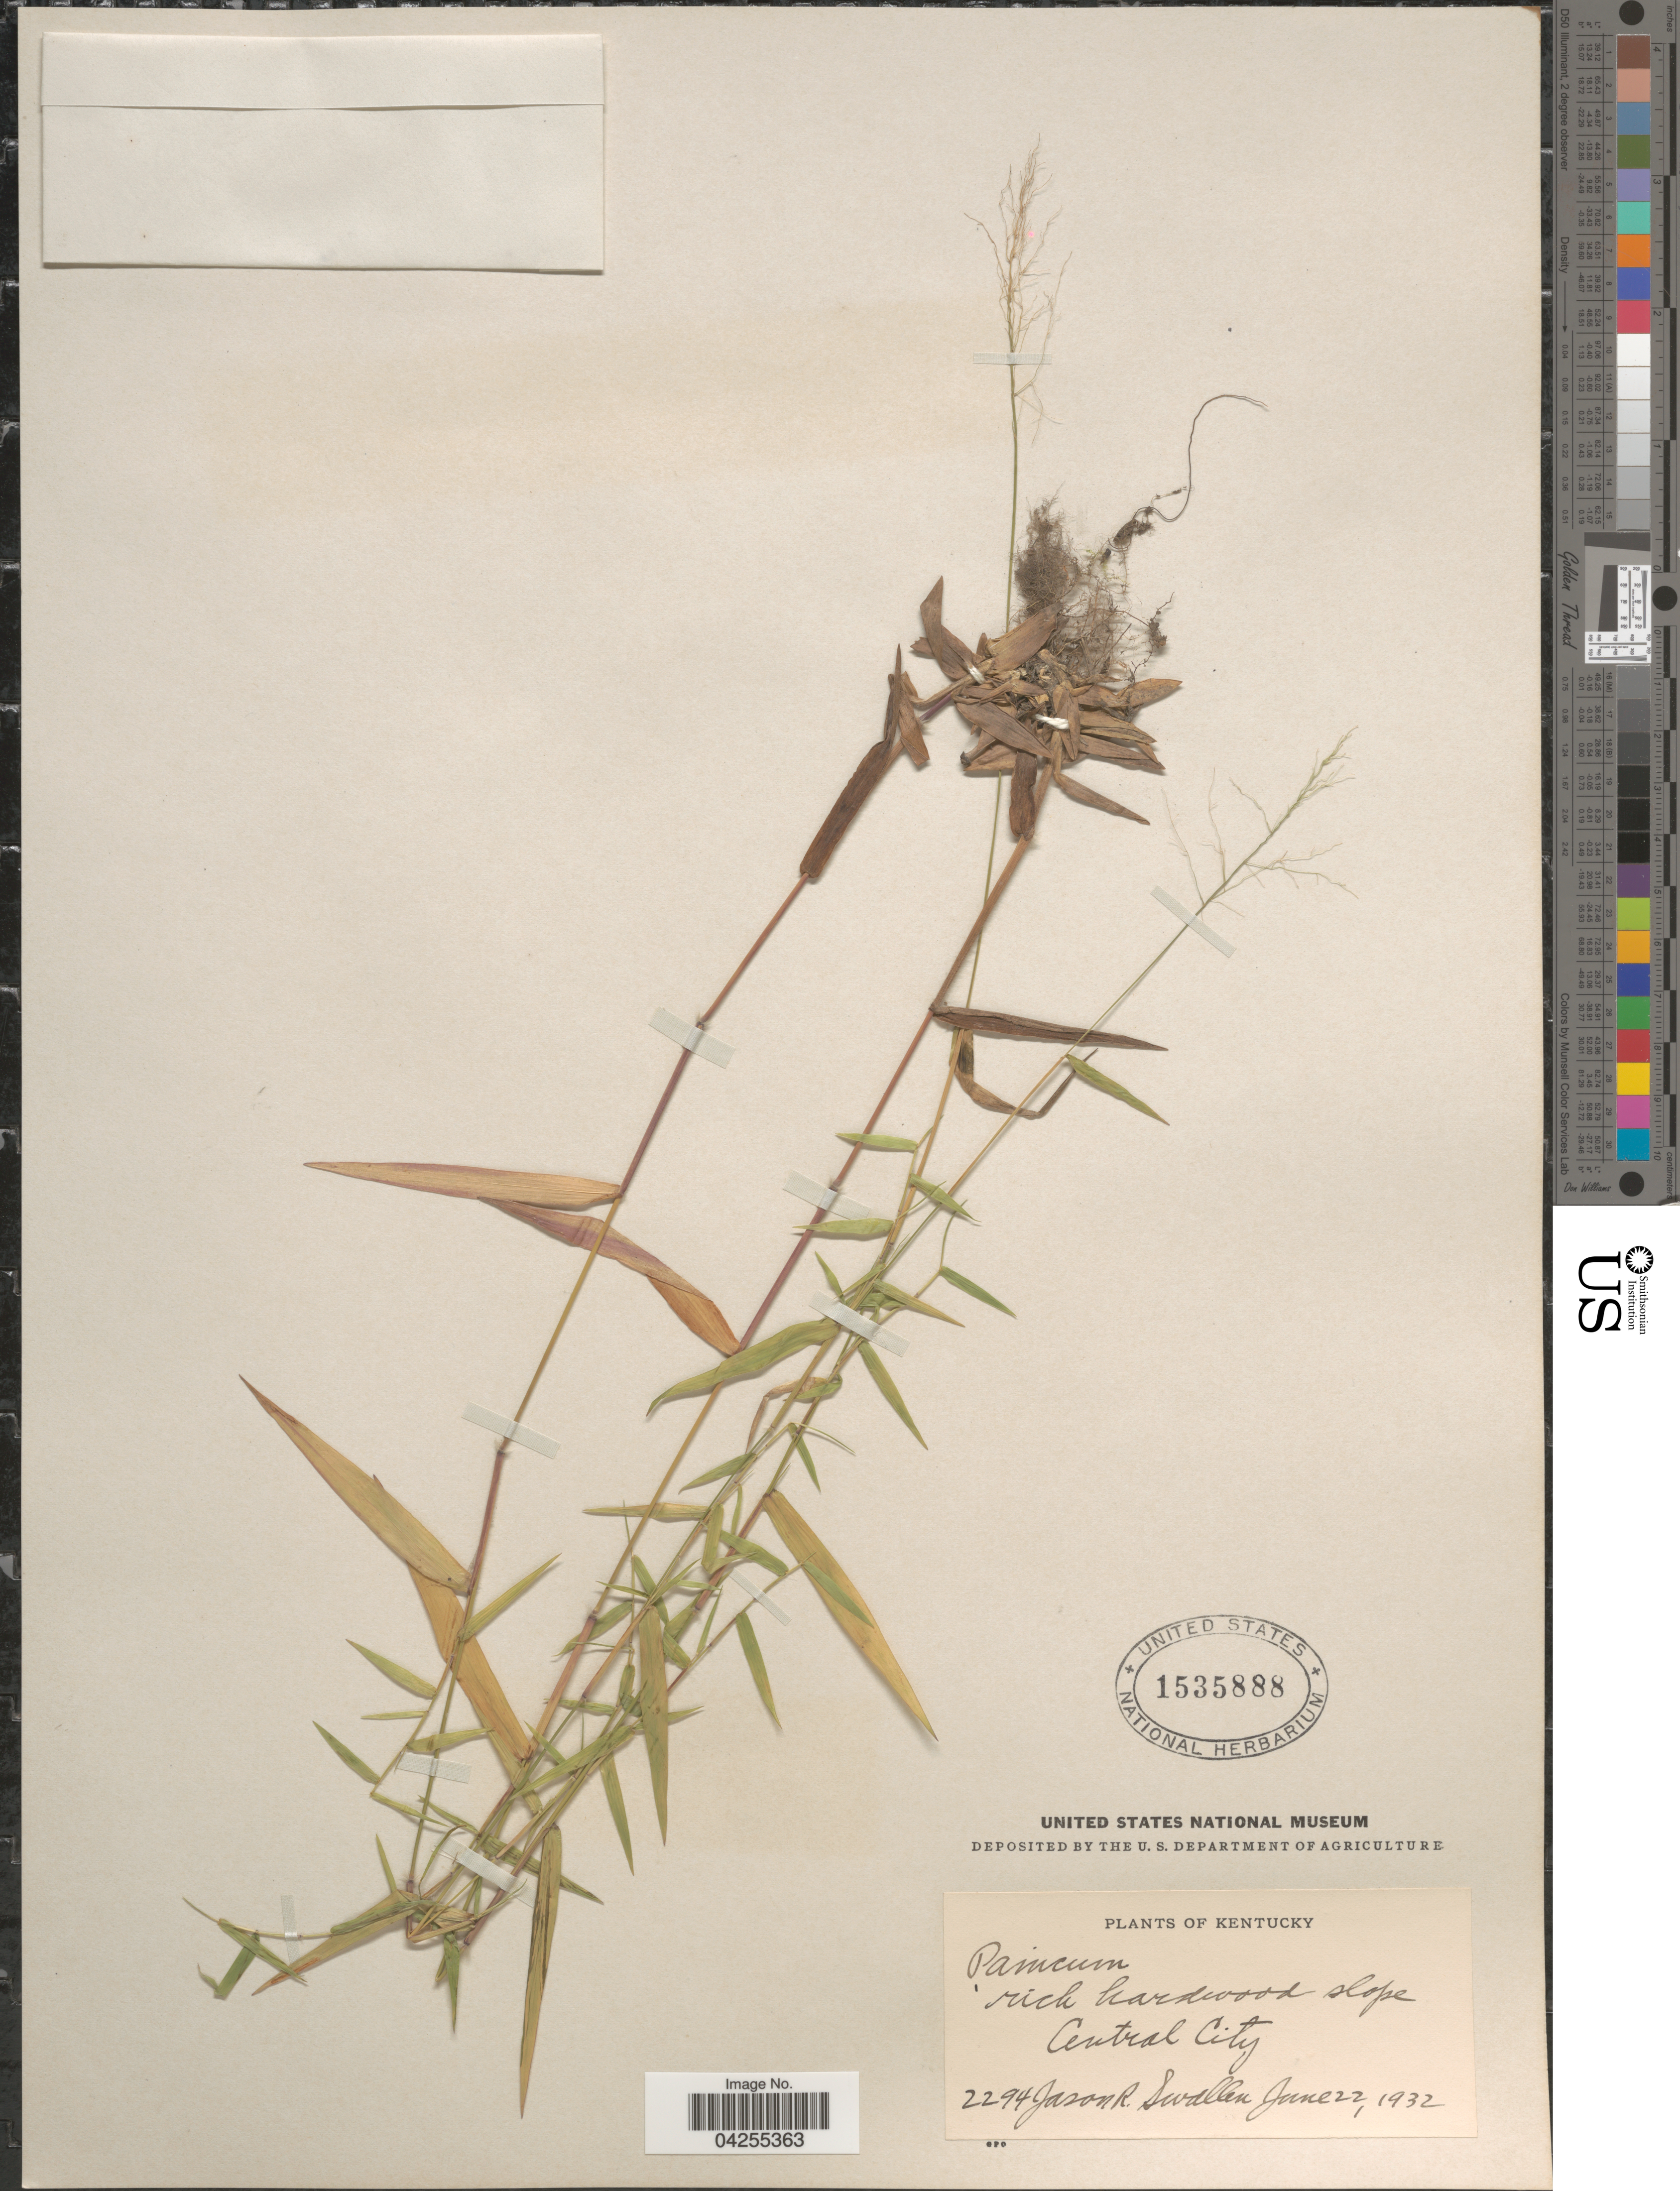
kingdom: Plantae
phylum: Tracheophyta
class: Liliopsida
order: Poales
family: Poaceae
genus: Dichanthelium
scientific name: Dichanthelium dichotomum var. dichotomum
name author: (L.) Gould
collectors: J. R. Swallen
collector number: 2294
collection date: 1932-06-22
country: United States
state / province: Kentucky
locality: Rich hardwood slope. Central City.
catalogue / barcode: US 1535888